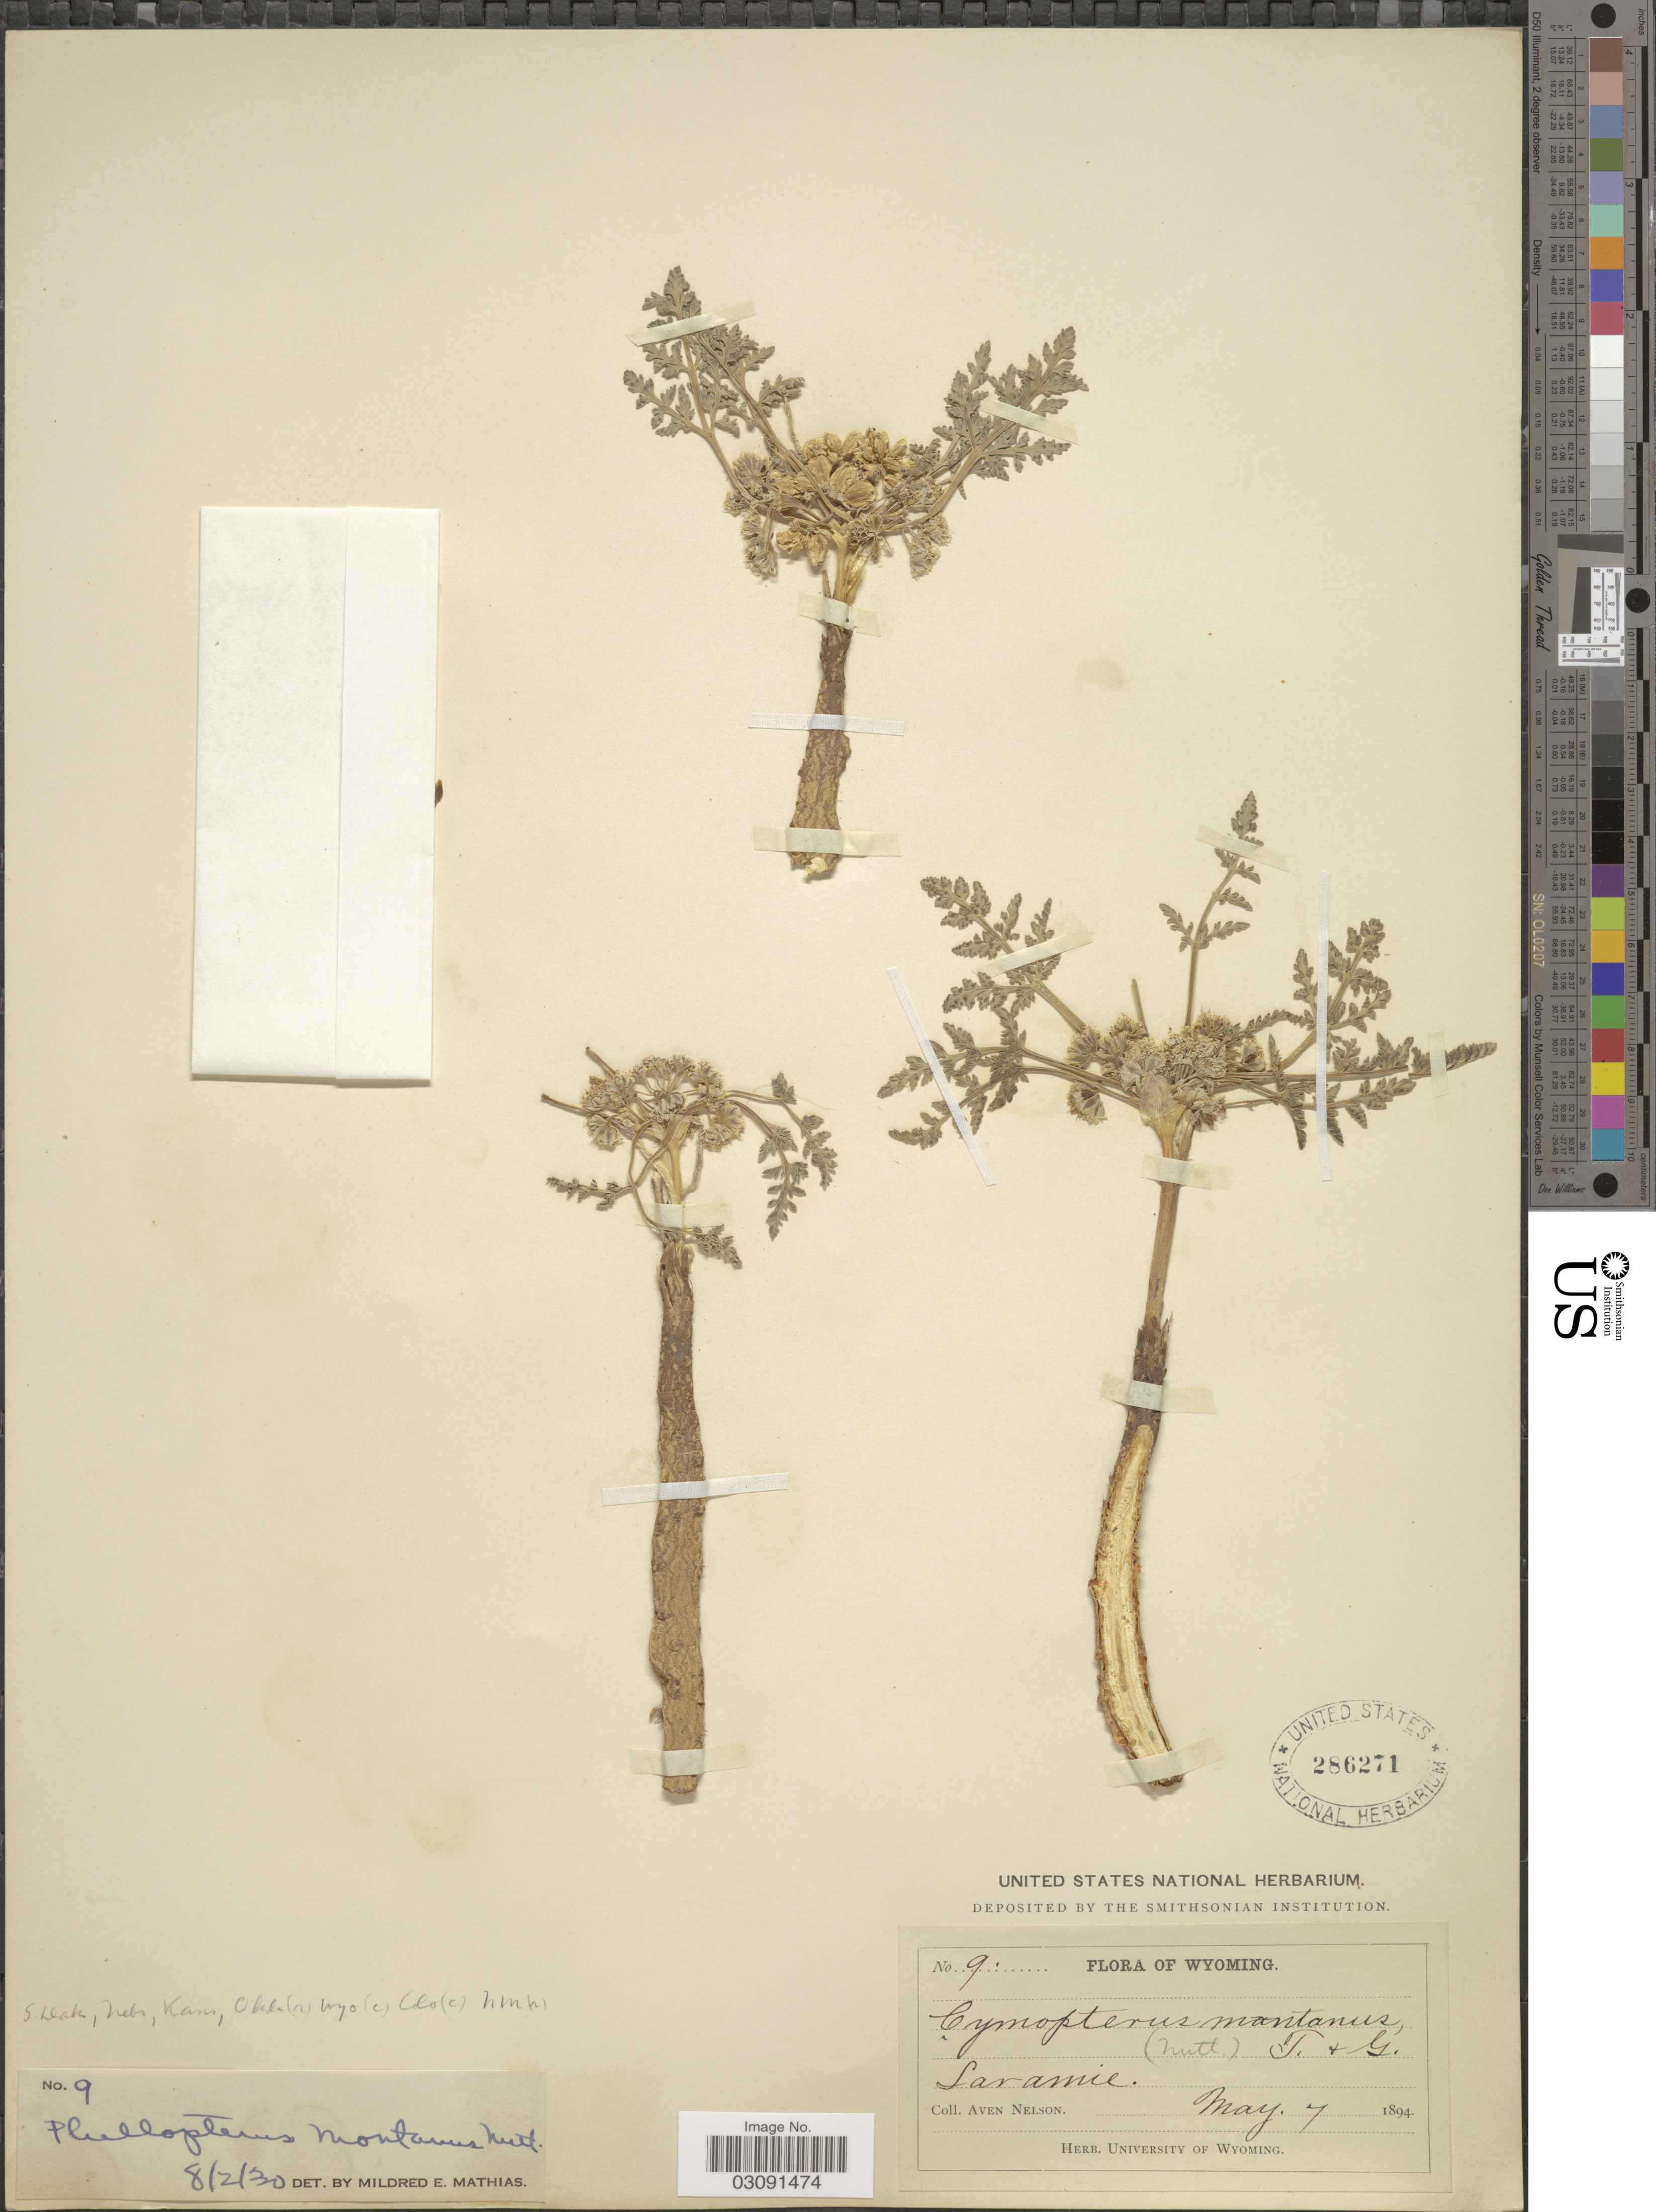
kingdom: Plantae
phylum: Tracheophyta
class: Magnoliopsida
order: Apiales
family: Apiaceae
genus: Cymopterus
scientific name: Cymopterus montanus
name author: Torr. & A. Gray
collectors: A. Nelson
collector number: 9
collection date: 1894-05-07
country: United States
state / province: Wyoming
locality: Laramie.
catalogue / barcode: US 286271